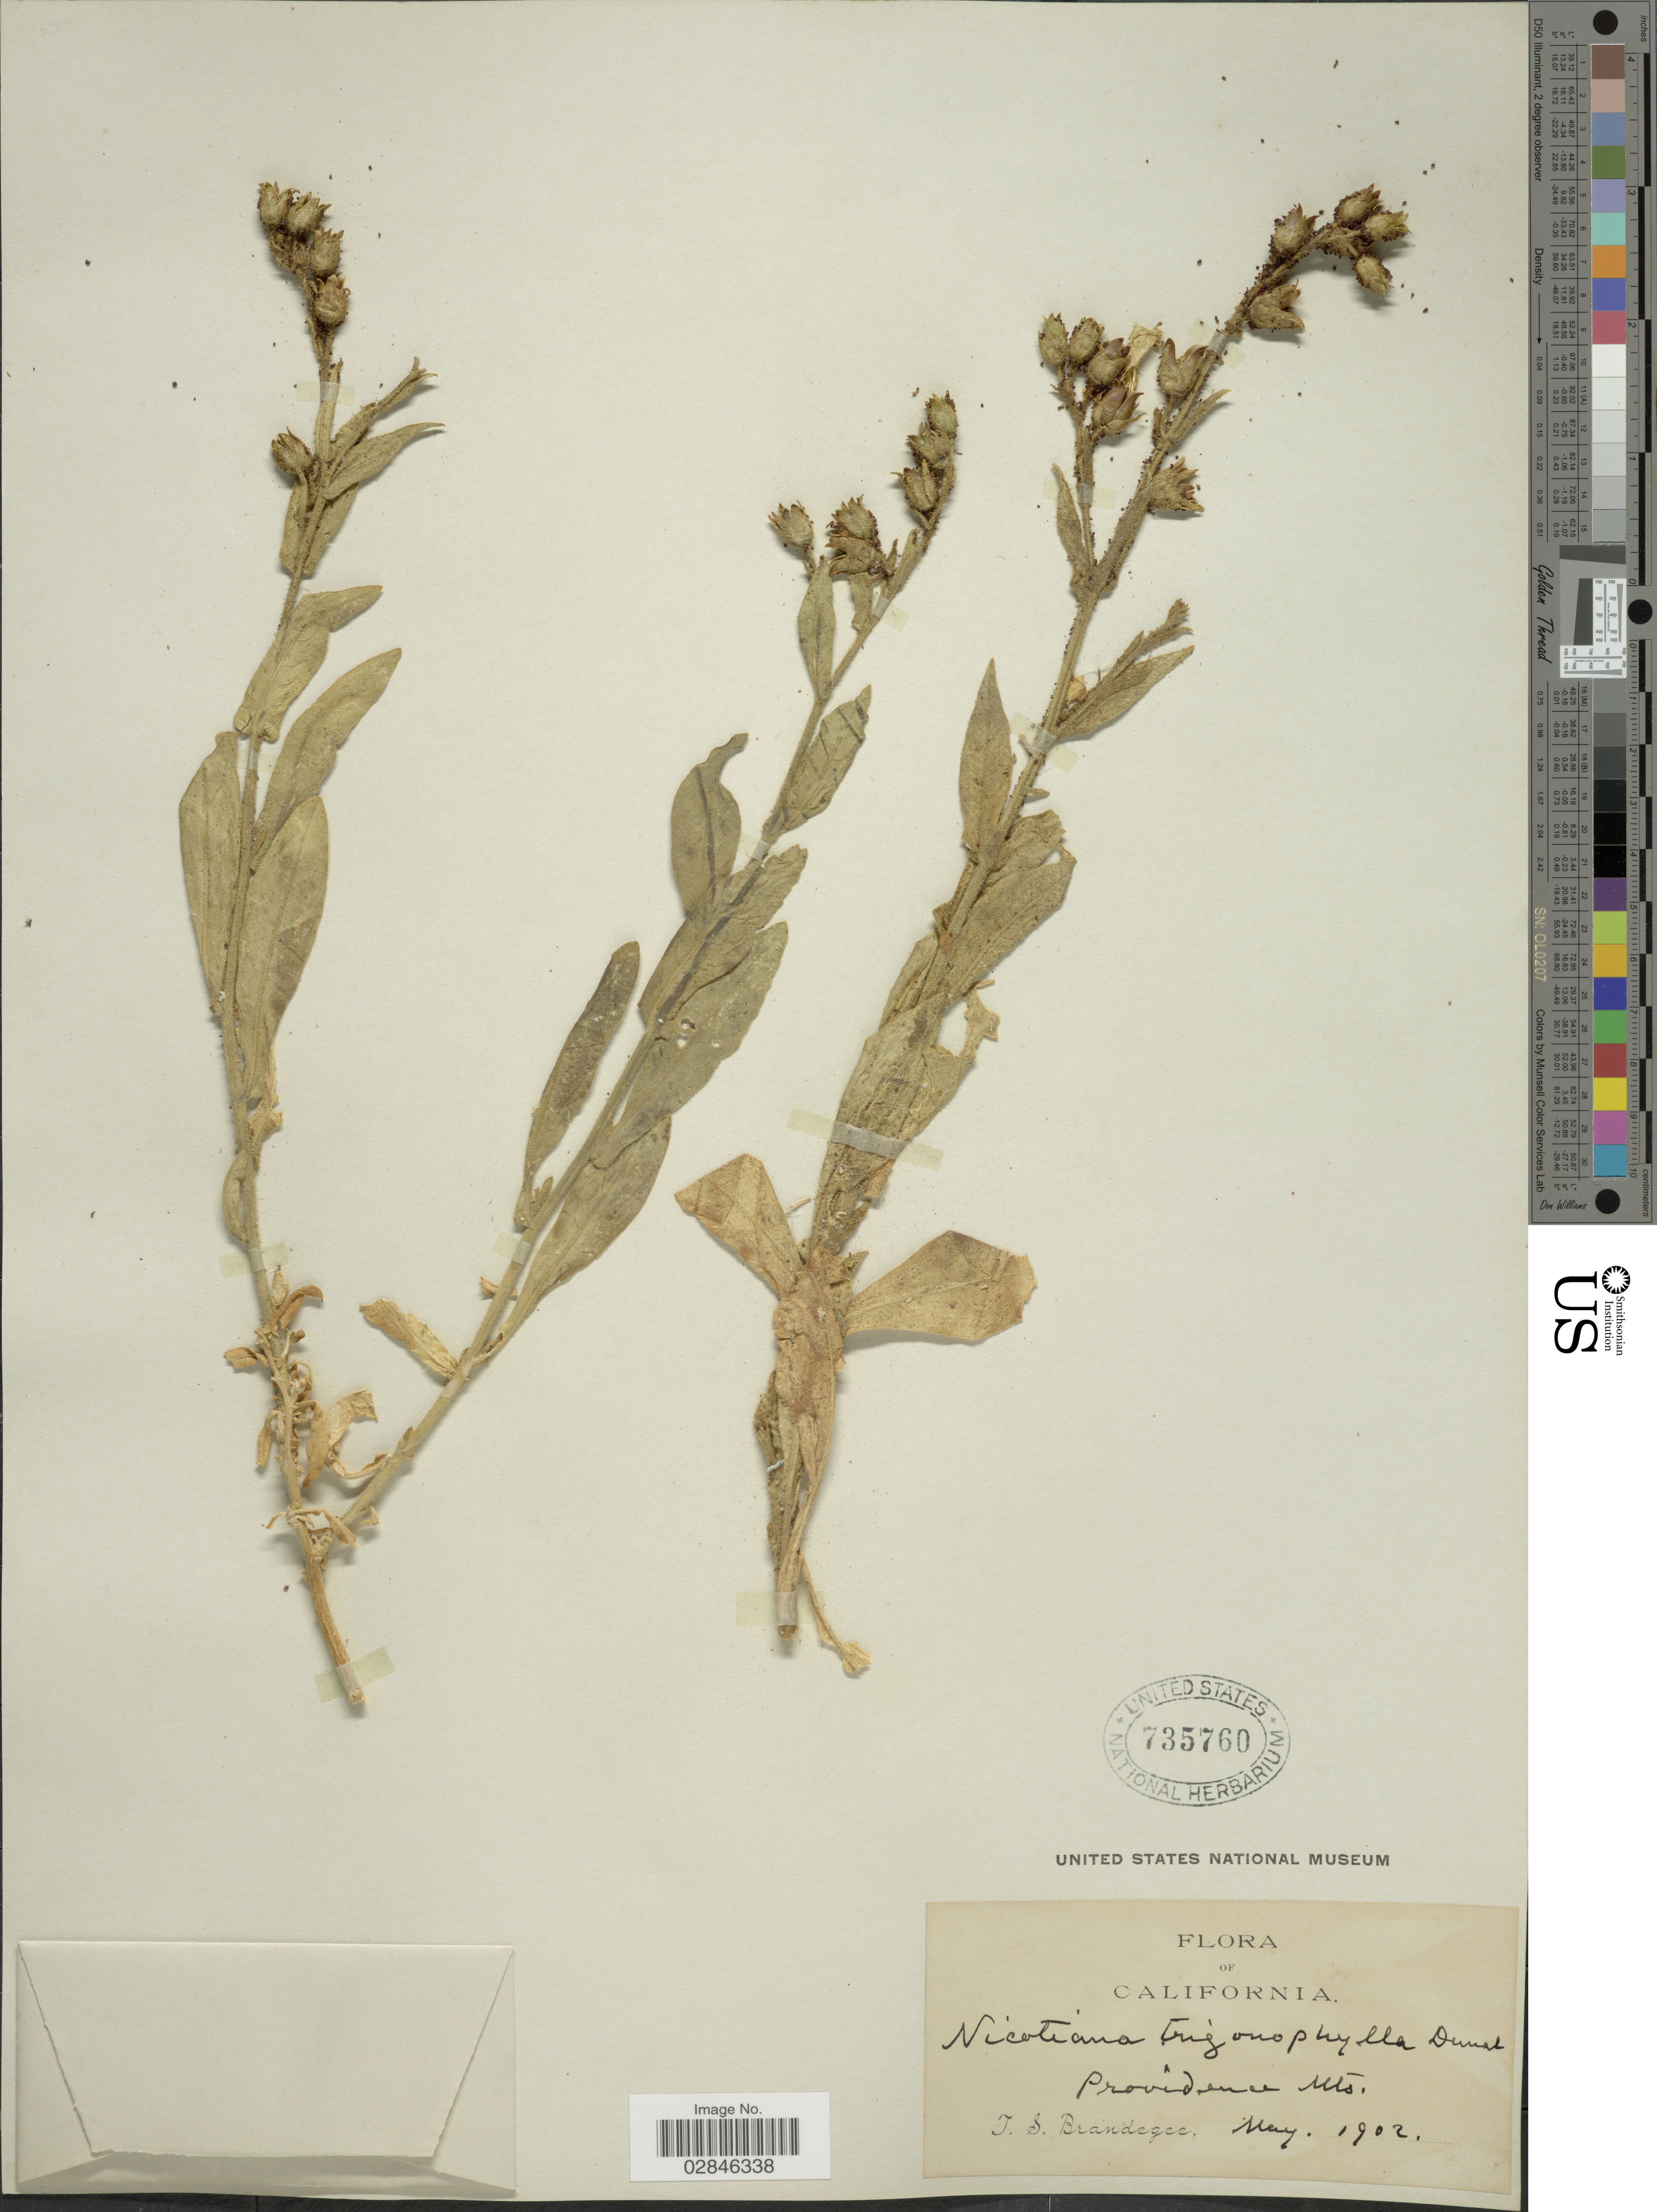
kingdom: Plantae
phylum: Tracheophyta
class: Magnoliopsida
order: Solanales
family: Solanaceae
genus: Nicotiana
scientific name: Nicotiana trigonophylla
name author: Dunal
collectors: T. S. Brandegee (herbarium)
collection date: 1902-05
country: United States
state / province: California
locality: Providence Mts.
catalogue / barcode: US 735760